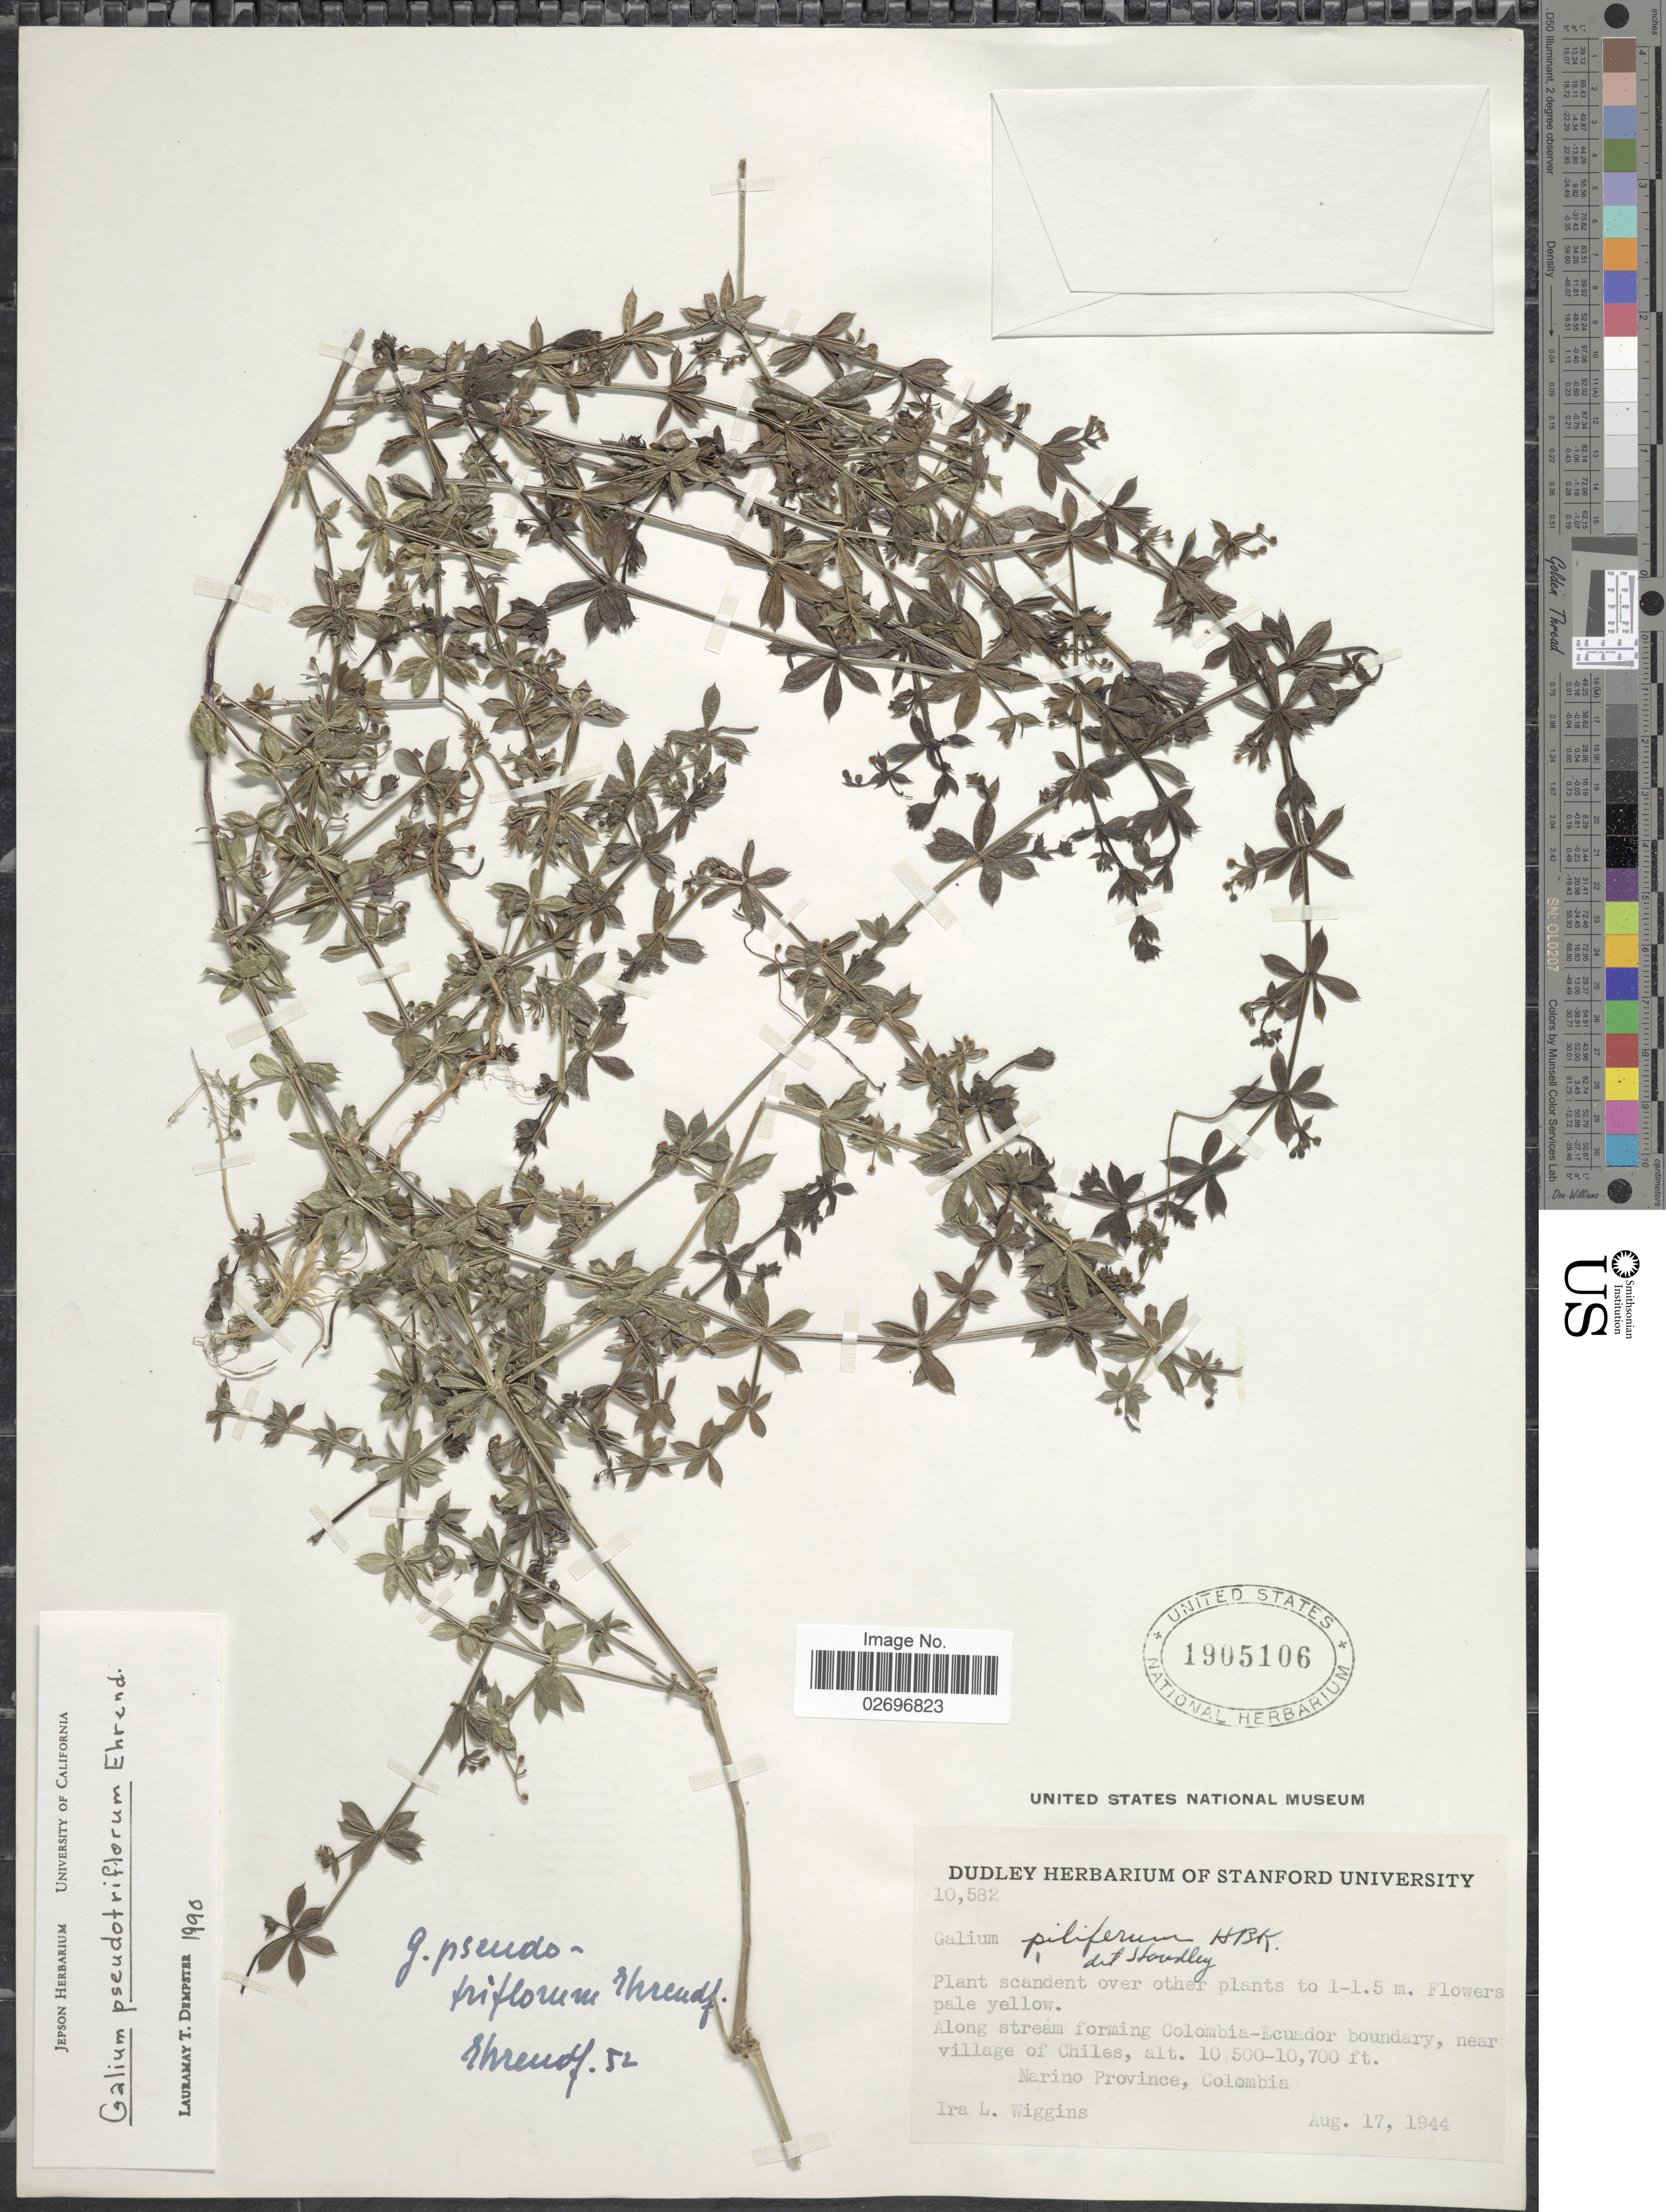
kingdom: Plantae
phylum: Tracheophyta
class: Magnoliopsida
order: Gentianales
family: Rubiaceae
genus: Galium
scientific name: Galium pseudotriflorum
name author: Dempster & Ehrend.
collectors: I. L. Wiggins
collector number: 10582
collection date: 1944-08-17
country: Colombia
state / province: Nariño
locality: Along stream forming Colombia-Ecuador boundary, near village of Chiles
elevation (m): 3200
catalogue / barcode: US 1905106